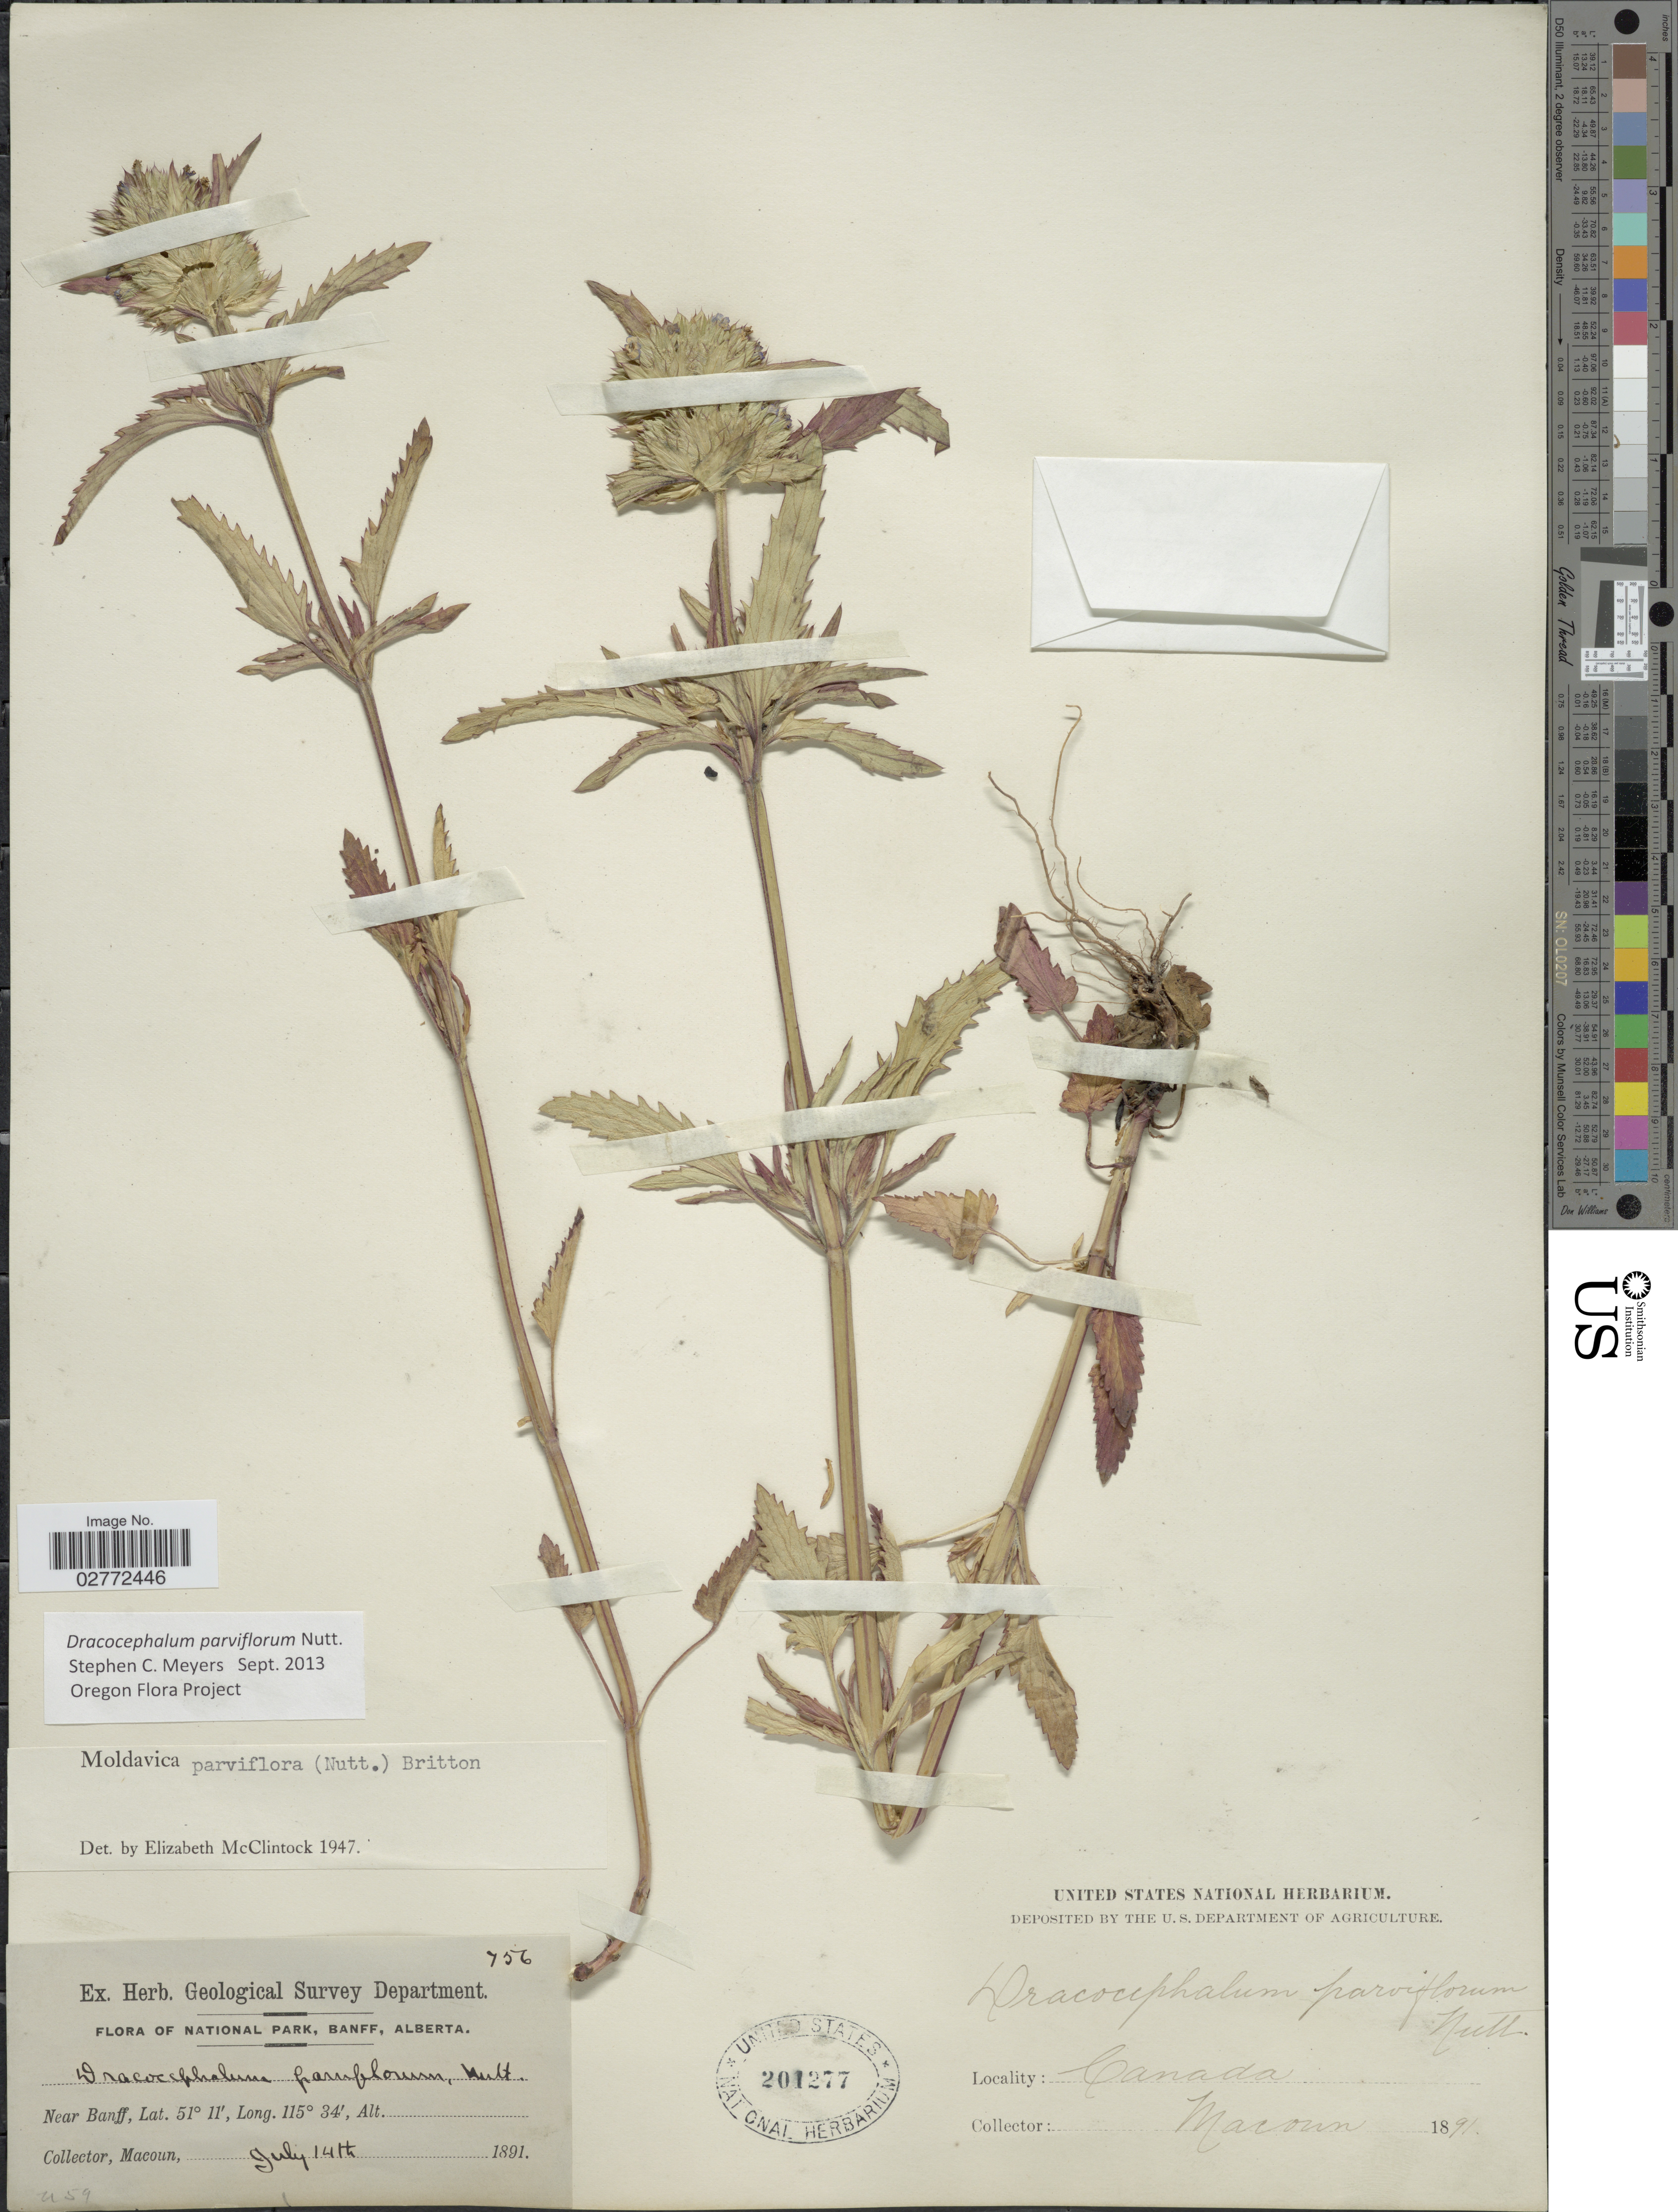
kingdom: Plantae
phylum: Tracheophyta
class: Magnoliopsida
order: Lamiales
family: Lamiaceae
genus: Dracocephalum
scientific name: Dracocephalum parviflorum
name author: Nutt.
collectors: -- Macoun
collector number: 756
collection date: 1891-07-14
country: Canada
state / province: Alberta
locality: National Park, Banff. Near Banff.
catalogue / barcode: US 201277